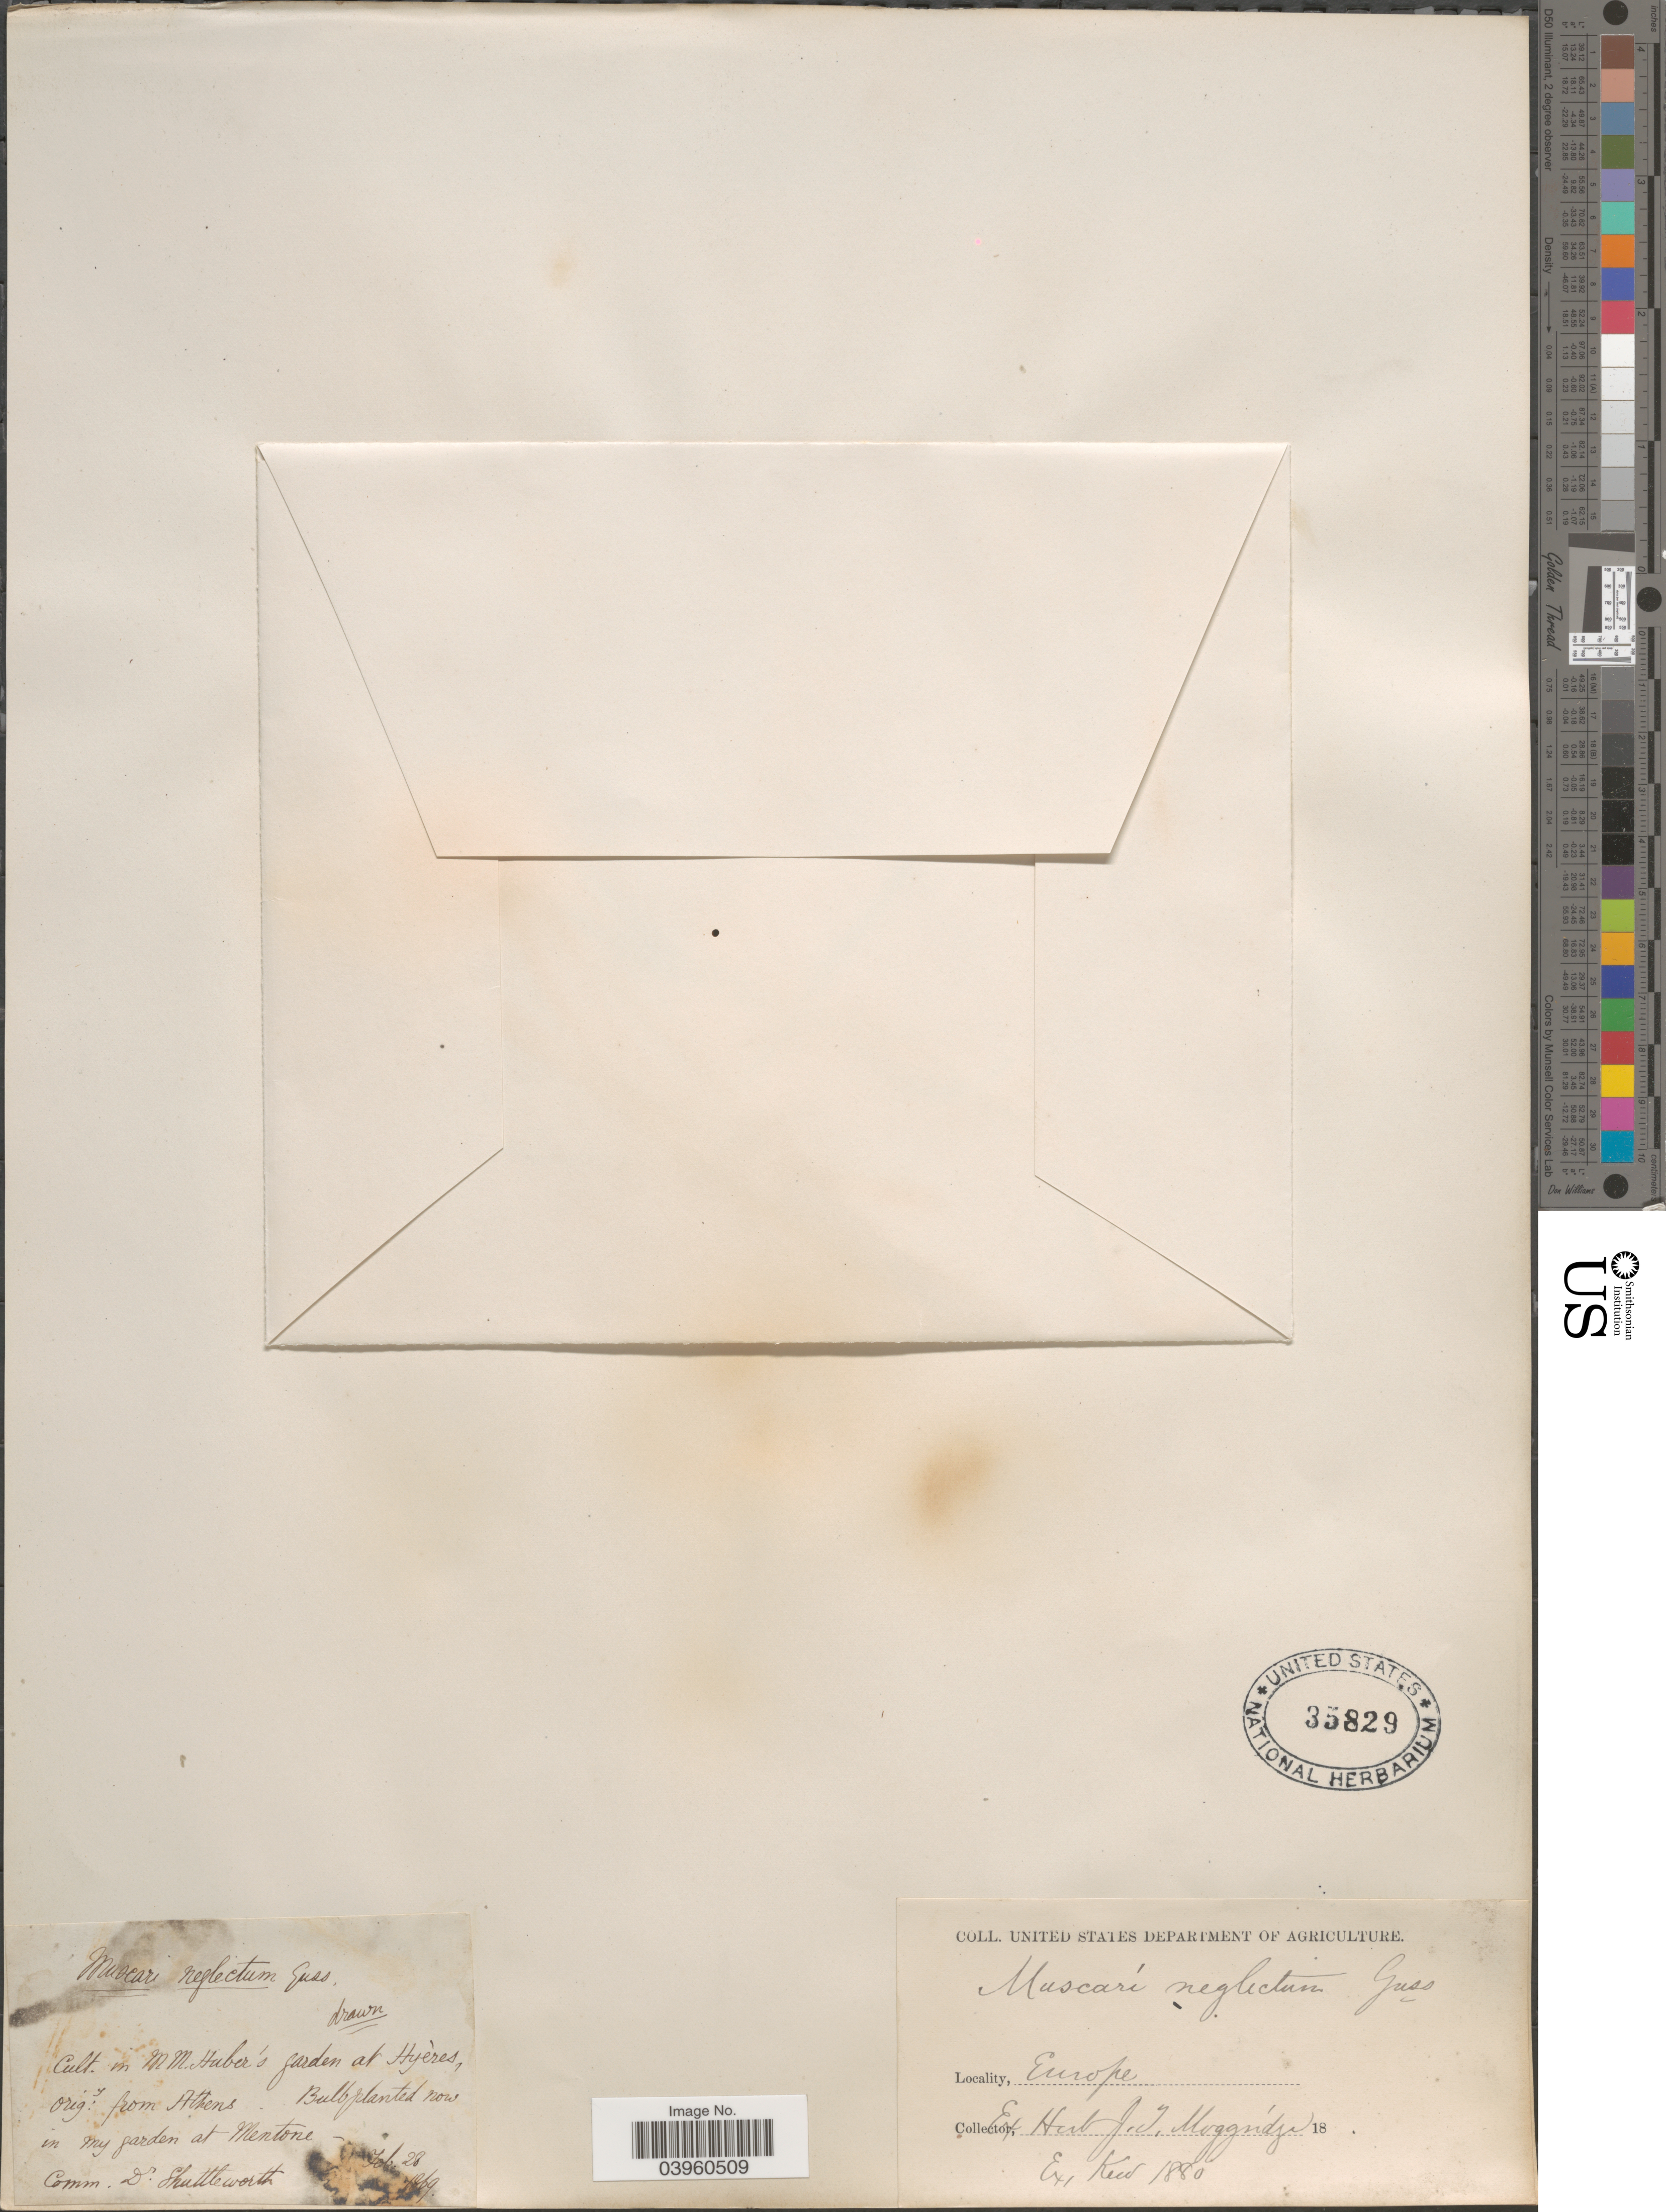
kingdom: Plantae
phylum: Tracheophyta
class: Liliopsida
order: Asparagales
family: Asparagaceae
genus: Muscari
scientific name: Muscari neglectum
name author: Gussone ex Ten.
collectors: D. Shuttleworth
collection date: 1869-02-28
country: France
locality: In MM. Huber's garden at Hyères. Europe.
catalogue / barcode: US 35829